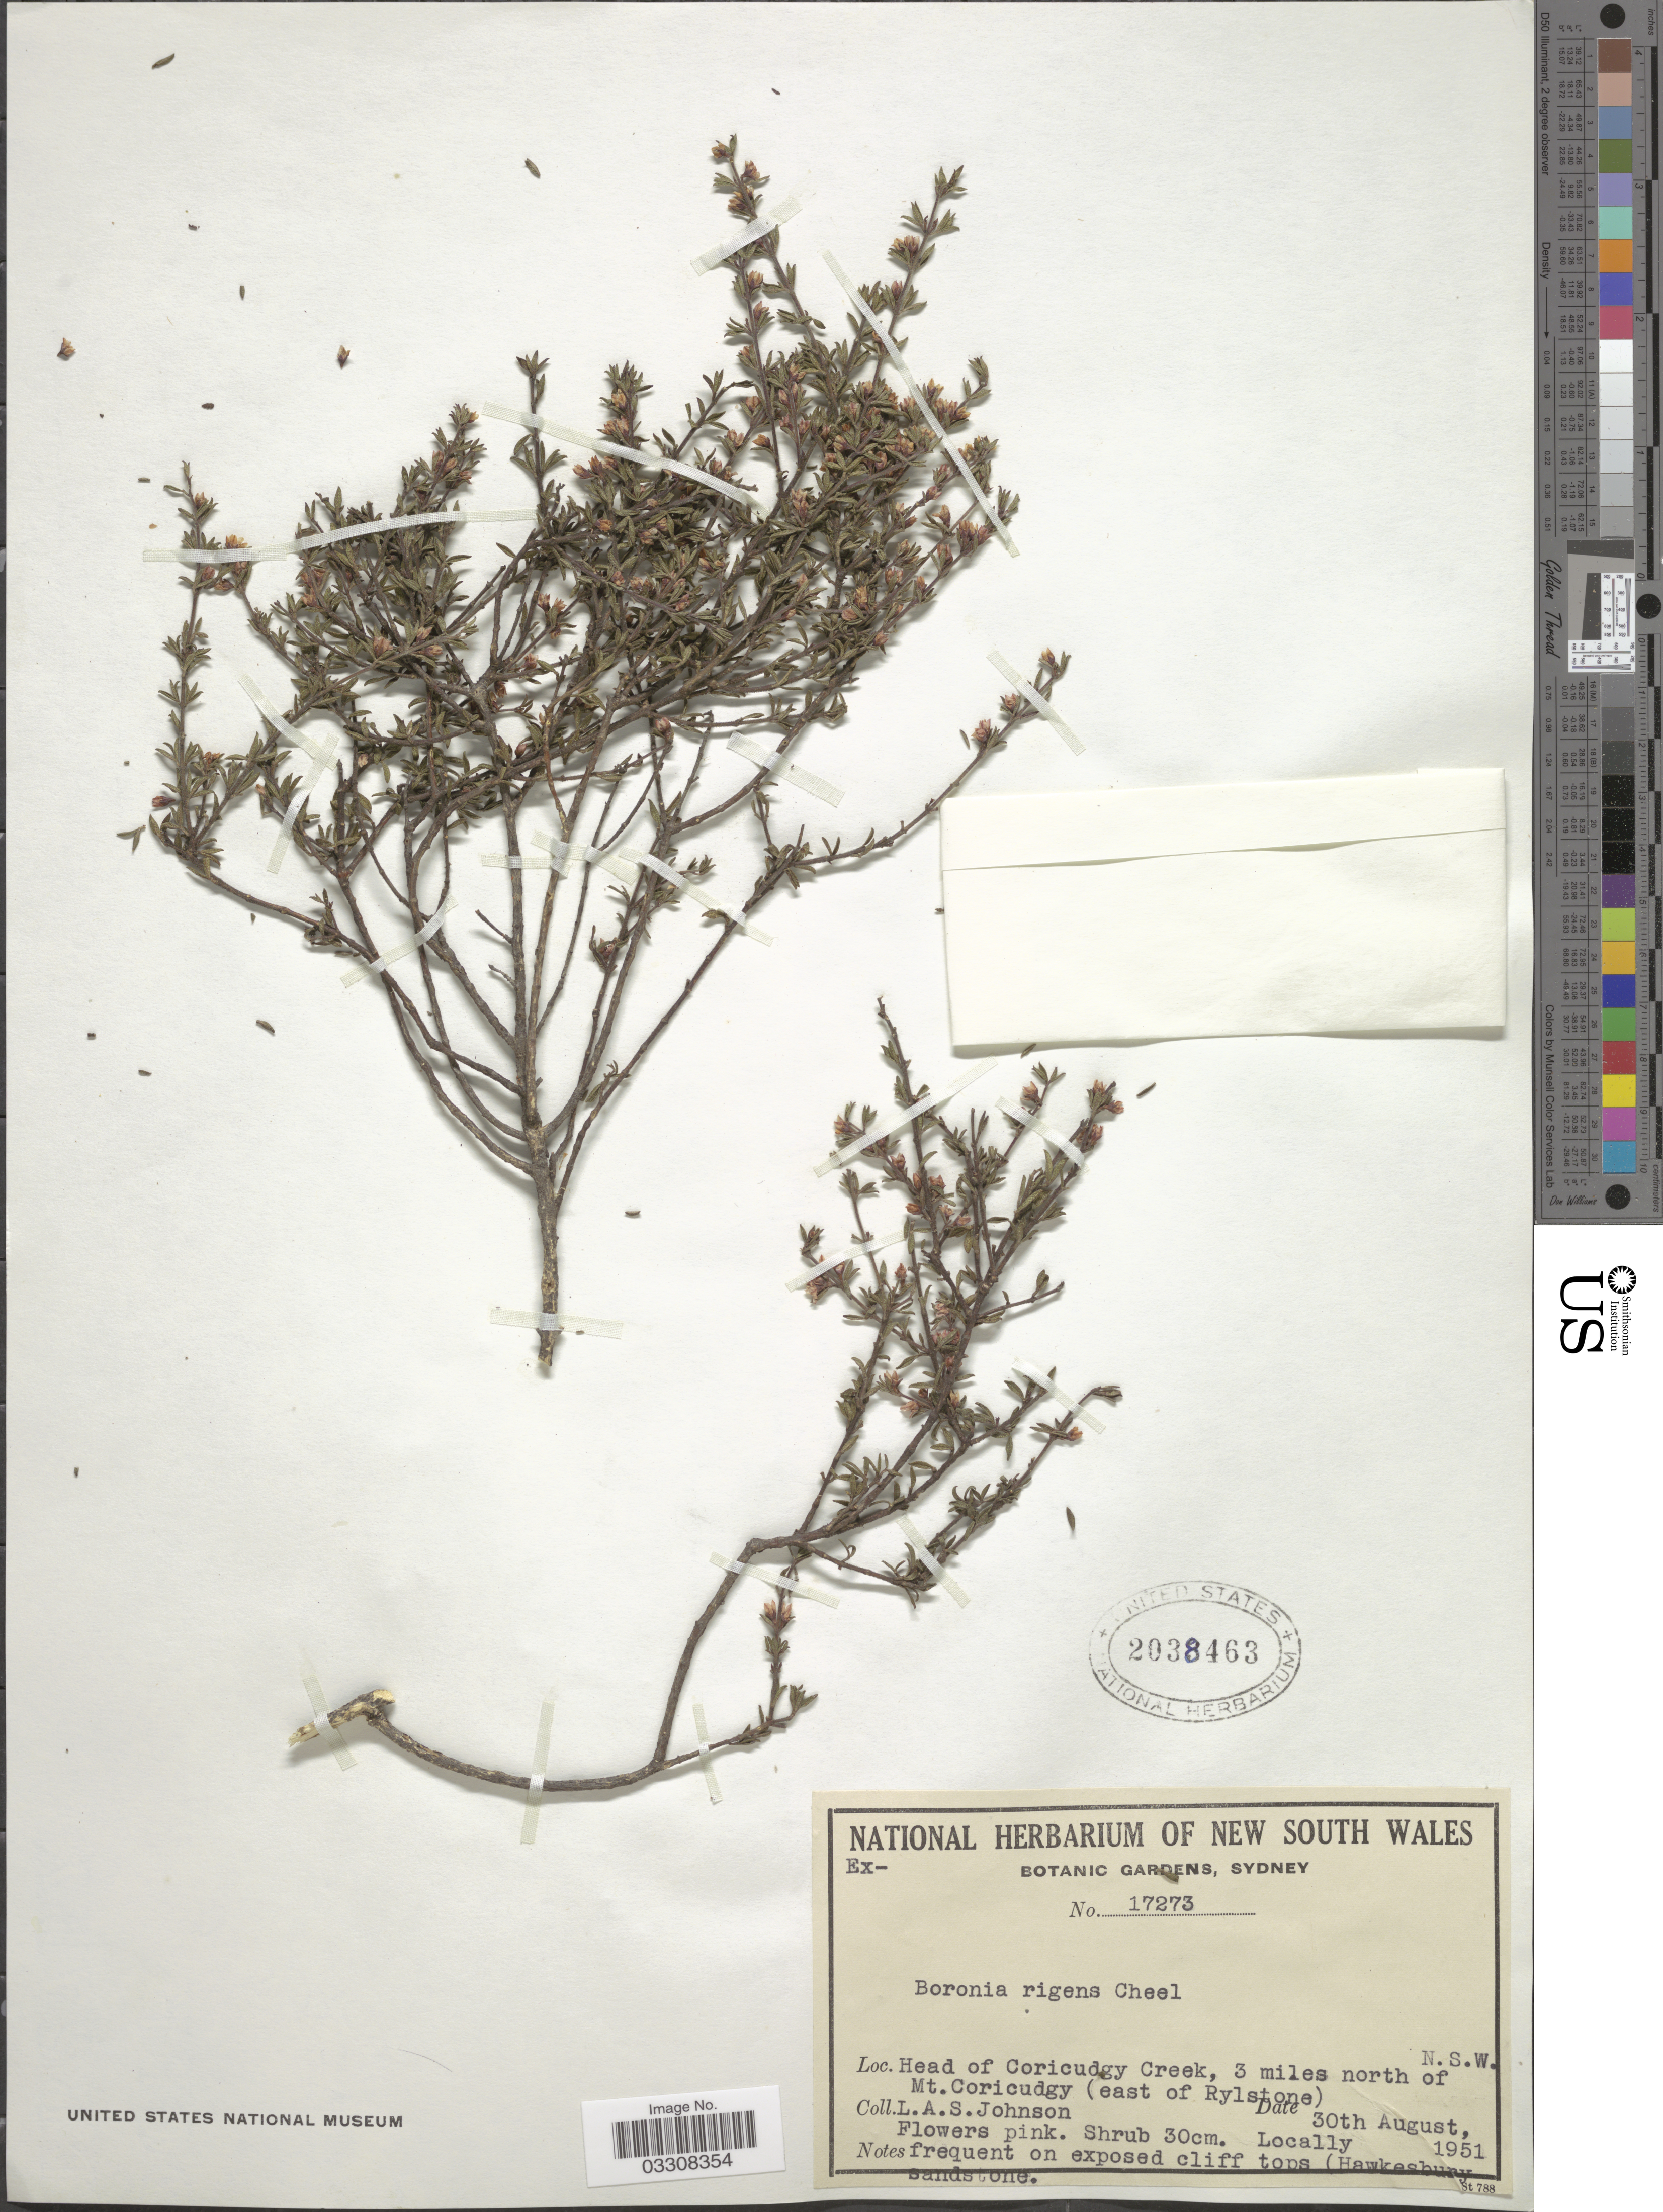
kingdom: Plantae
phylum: Tracheophyta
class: Magnoliopsida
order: Sapindales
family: Rutaceae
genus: Cyanothamnus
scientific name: Cyanothamnus rigens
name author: (Cheel) Duretto & Heslewood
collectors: L. A. S. Johnson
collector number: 17273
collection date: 1951-08-30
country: Australia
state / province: New South Wales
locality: Head of Coricudgy Creek, 3 miles north of Mt. Coricudgy (east of Rylstone).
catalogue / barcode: US 2038463